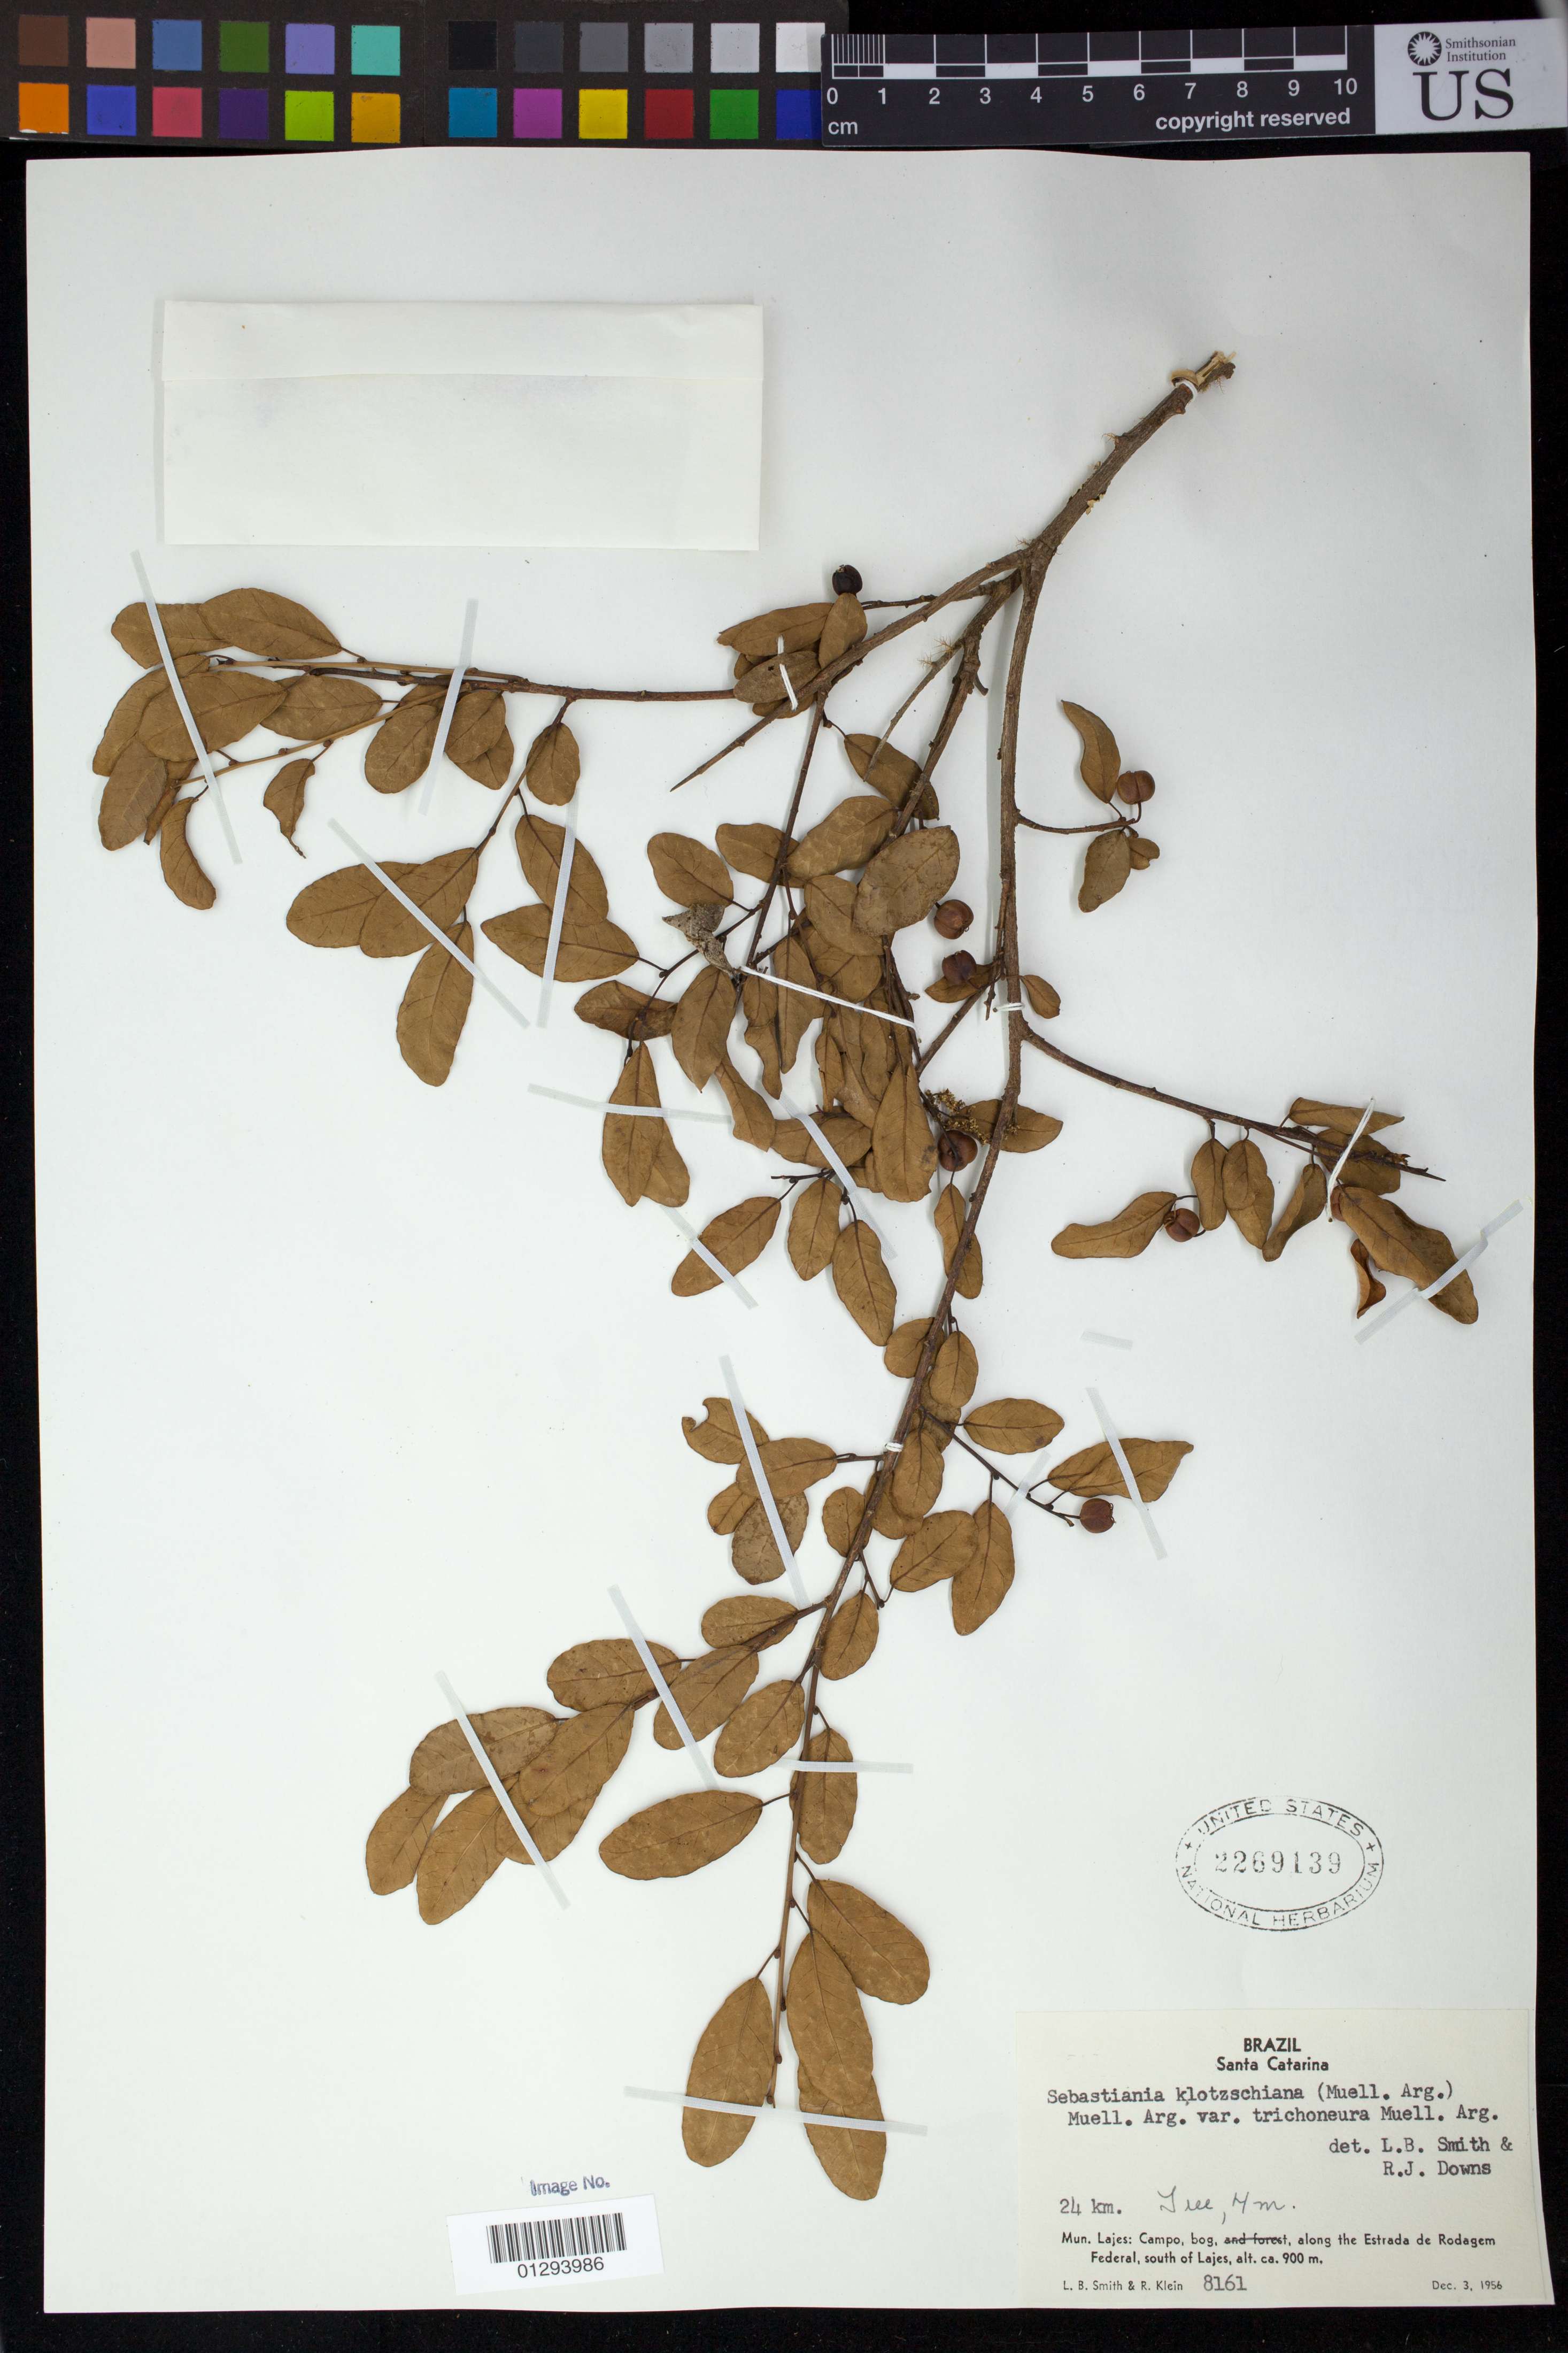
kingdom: Plantae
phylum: Tracheophyta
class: Magnoliopsida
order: Malpighiales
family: Euphorbiaceae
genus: Sebastiania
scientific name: Sebastiania commersoniana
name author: (Baill.) L.B. Sm. & Downs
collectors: L. Smith & R. Klein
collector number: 8161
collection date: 1956-12-03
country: Brazil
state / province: Santa Catarina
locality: Mun. Lajes: Campo, bog, along the Estrada de Rodagem Federal, south of Lajes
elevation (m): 900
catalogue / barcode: US 2269139